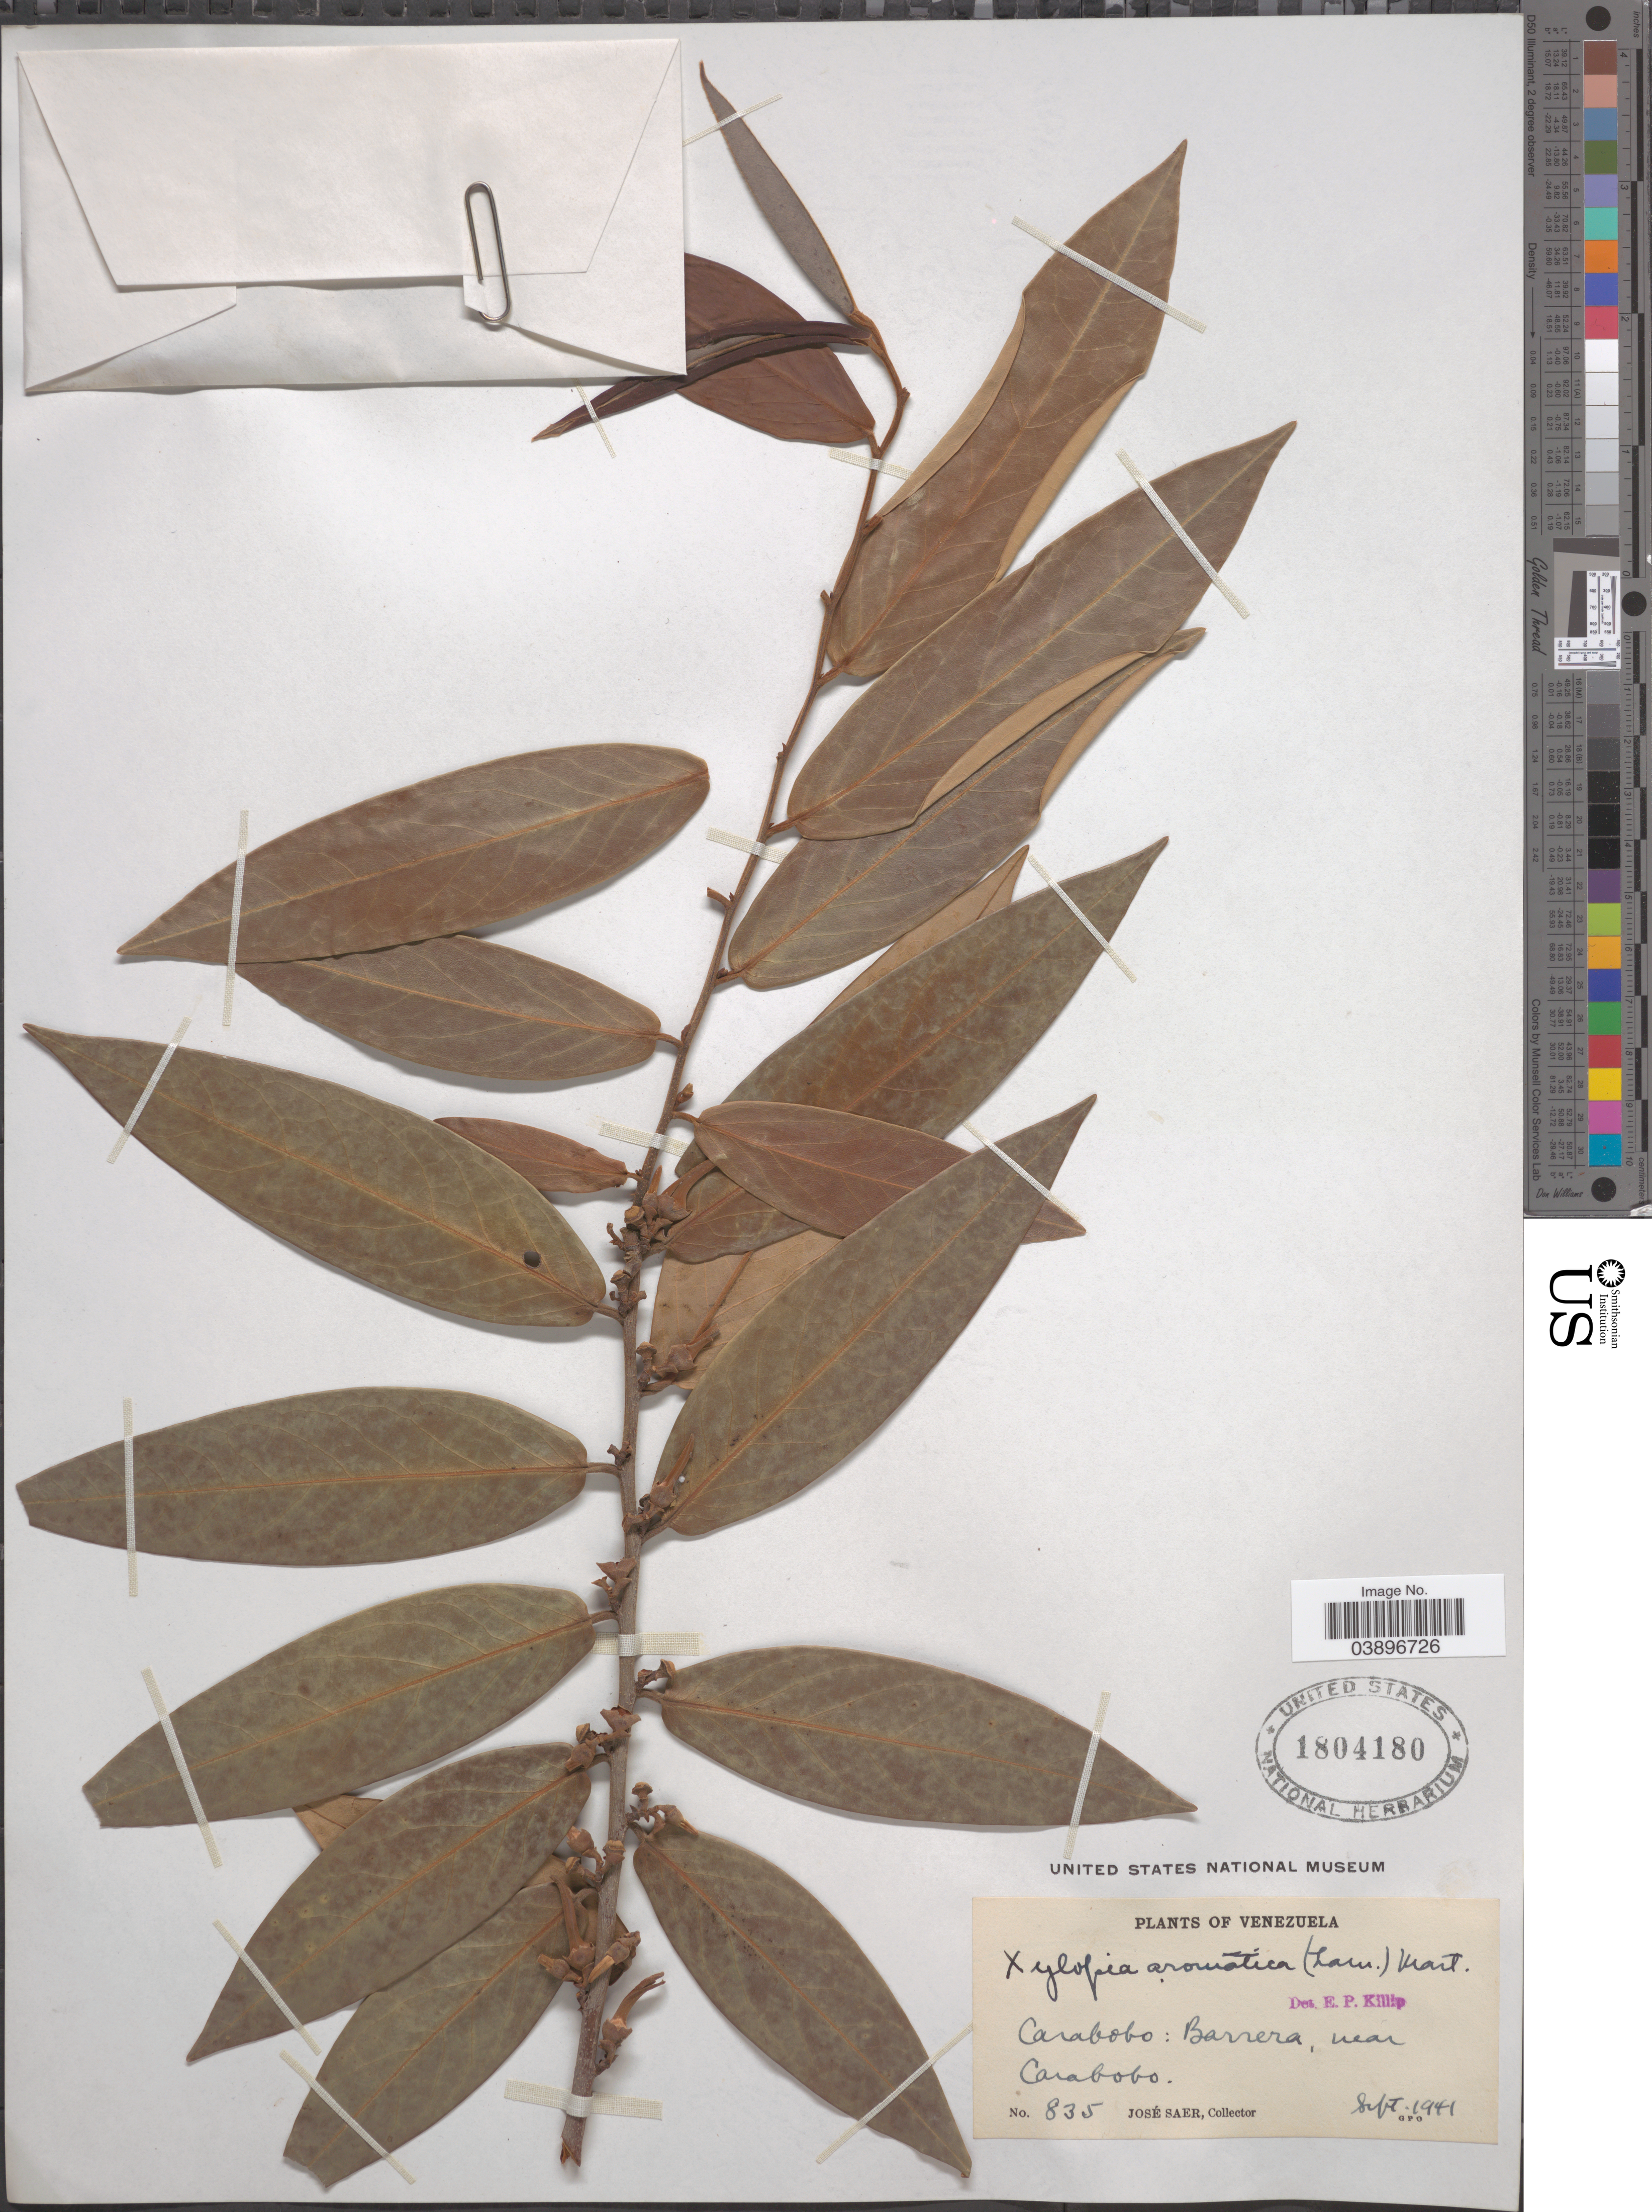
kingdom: Plantae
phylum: Tracheophyta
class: Magnoliopsida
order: Magnoliales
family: Annonaceae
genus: Xylopia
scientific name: Xylopia aromatica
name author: (Lam.) Mart.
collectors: J. Saer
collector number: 835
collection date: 1941-09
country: Venezuela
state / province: Carabobo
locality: Barrera, near Carabobo.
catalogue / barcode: US 1804180